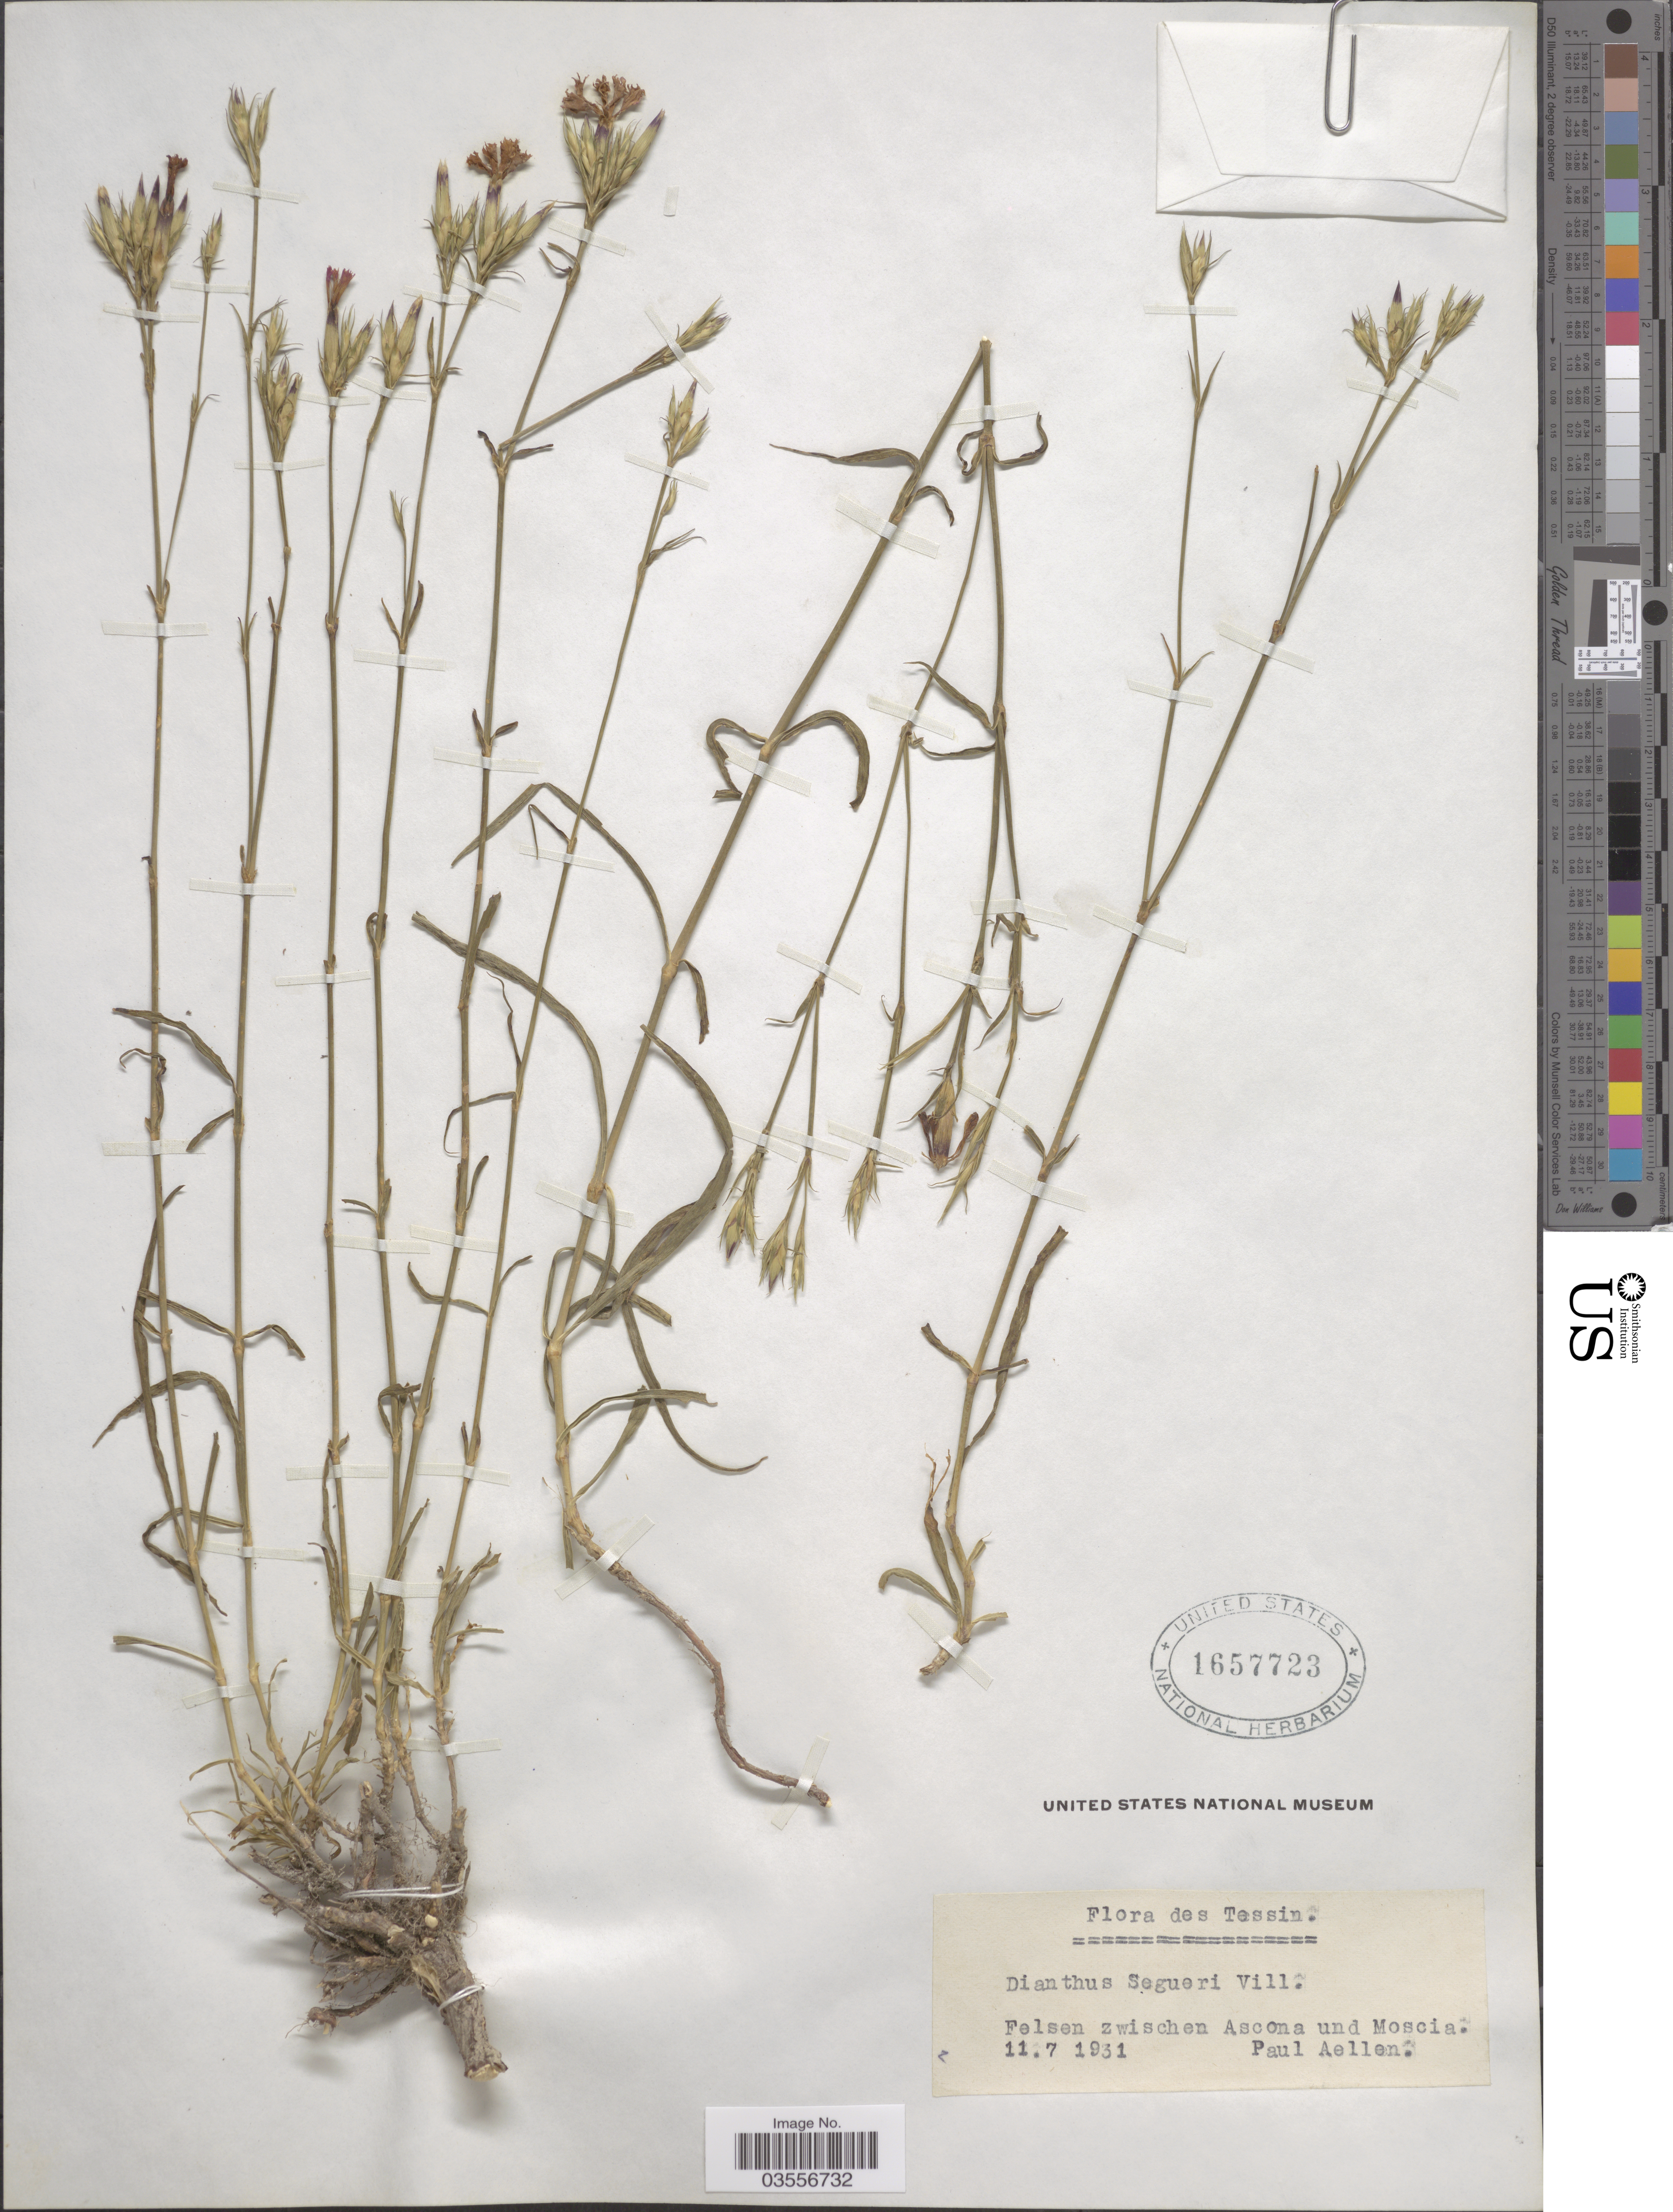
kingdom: Plantae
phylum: Tracheophyta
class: Magnoliopsida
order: Caryophyllales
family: Caryophyllaceae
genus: Dianthus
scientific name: Dianthus seguieri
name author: Vill.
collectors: P. Aellen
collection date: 1931-07-11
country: Switzerland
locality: Tessin. Felsen zwischen Ascona und Moscia.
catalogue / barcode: US 1657723